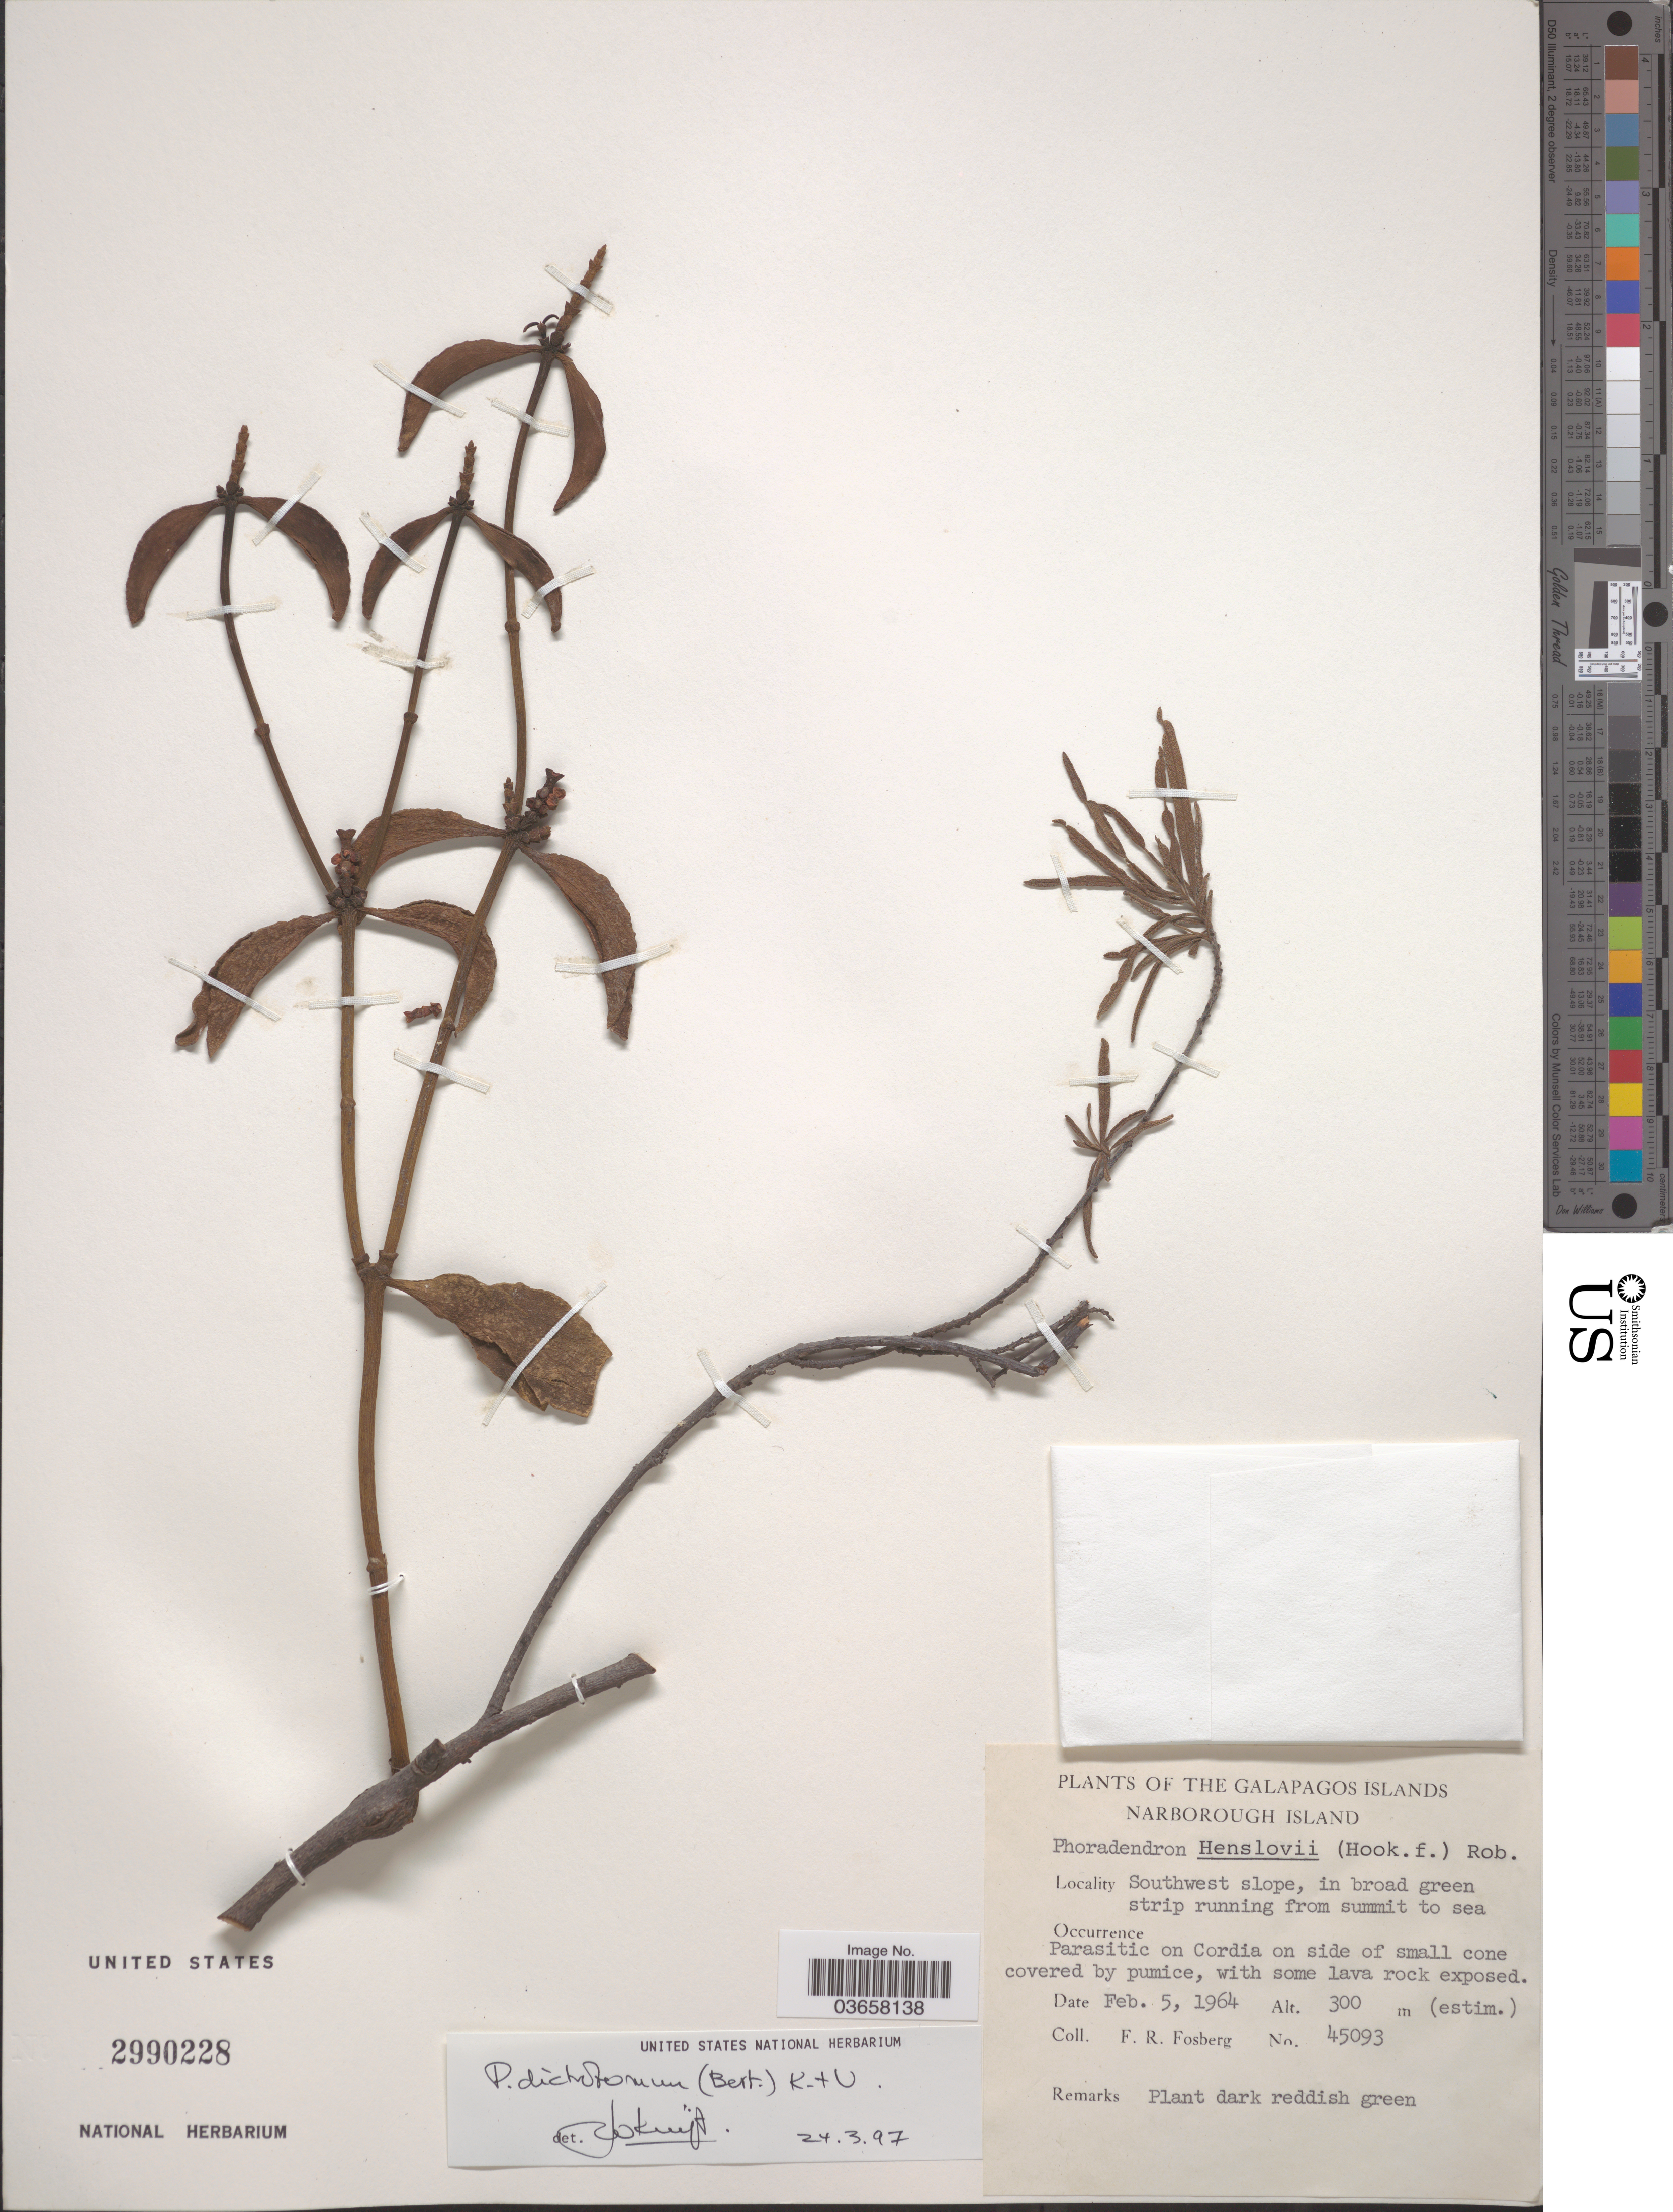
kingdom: Plantae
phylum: Tracheophyta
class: Magnoliopsida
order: Santalales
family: Viscaceae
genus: Phoradendron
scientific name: Phoradendron dichotomum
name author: (D. Don) Ettingsh.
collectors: F. R. Fosberg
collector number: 45093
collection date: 1964-02-05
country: Ecuador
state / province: Colón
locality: The Galapagos Islands. Narborough Island. Southwest slope.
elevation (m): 300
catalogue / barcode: US 2990228